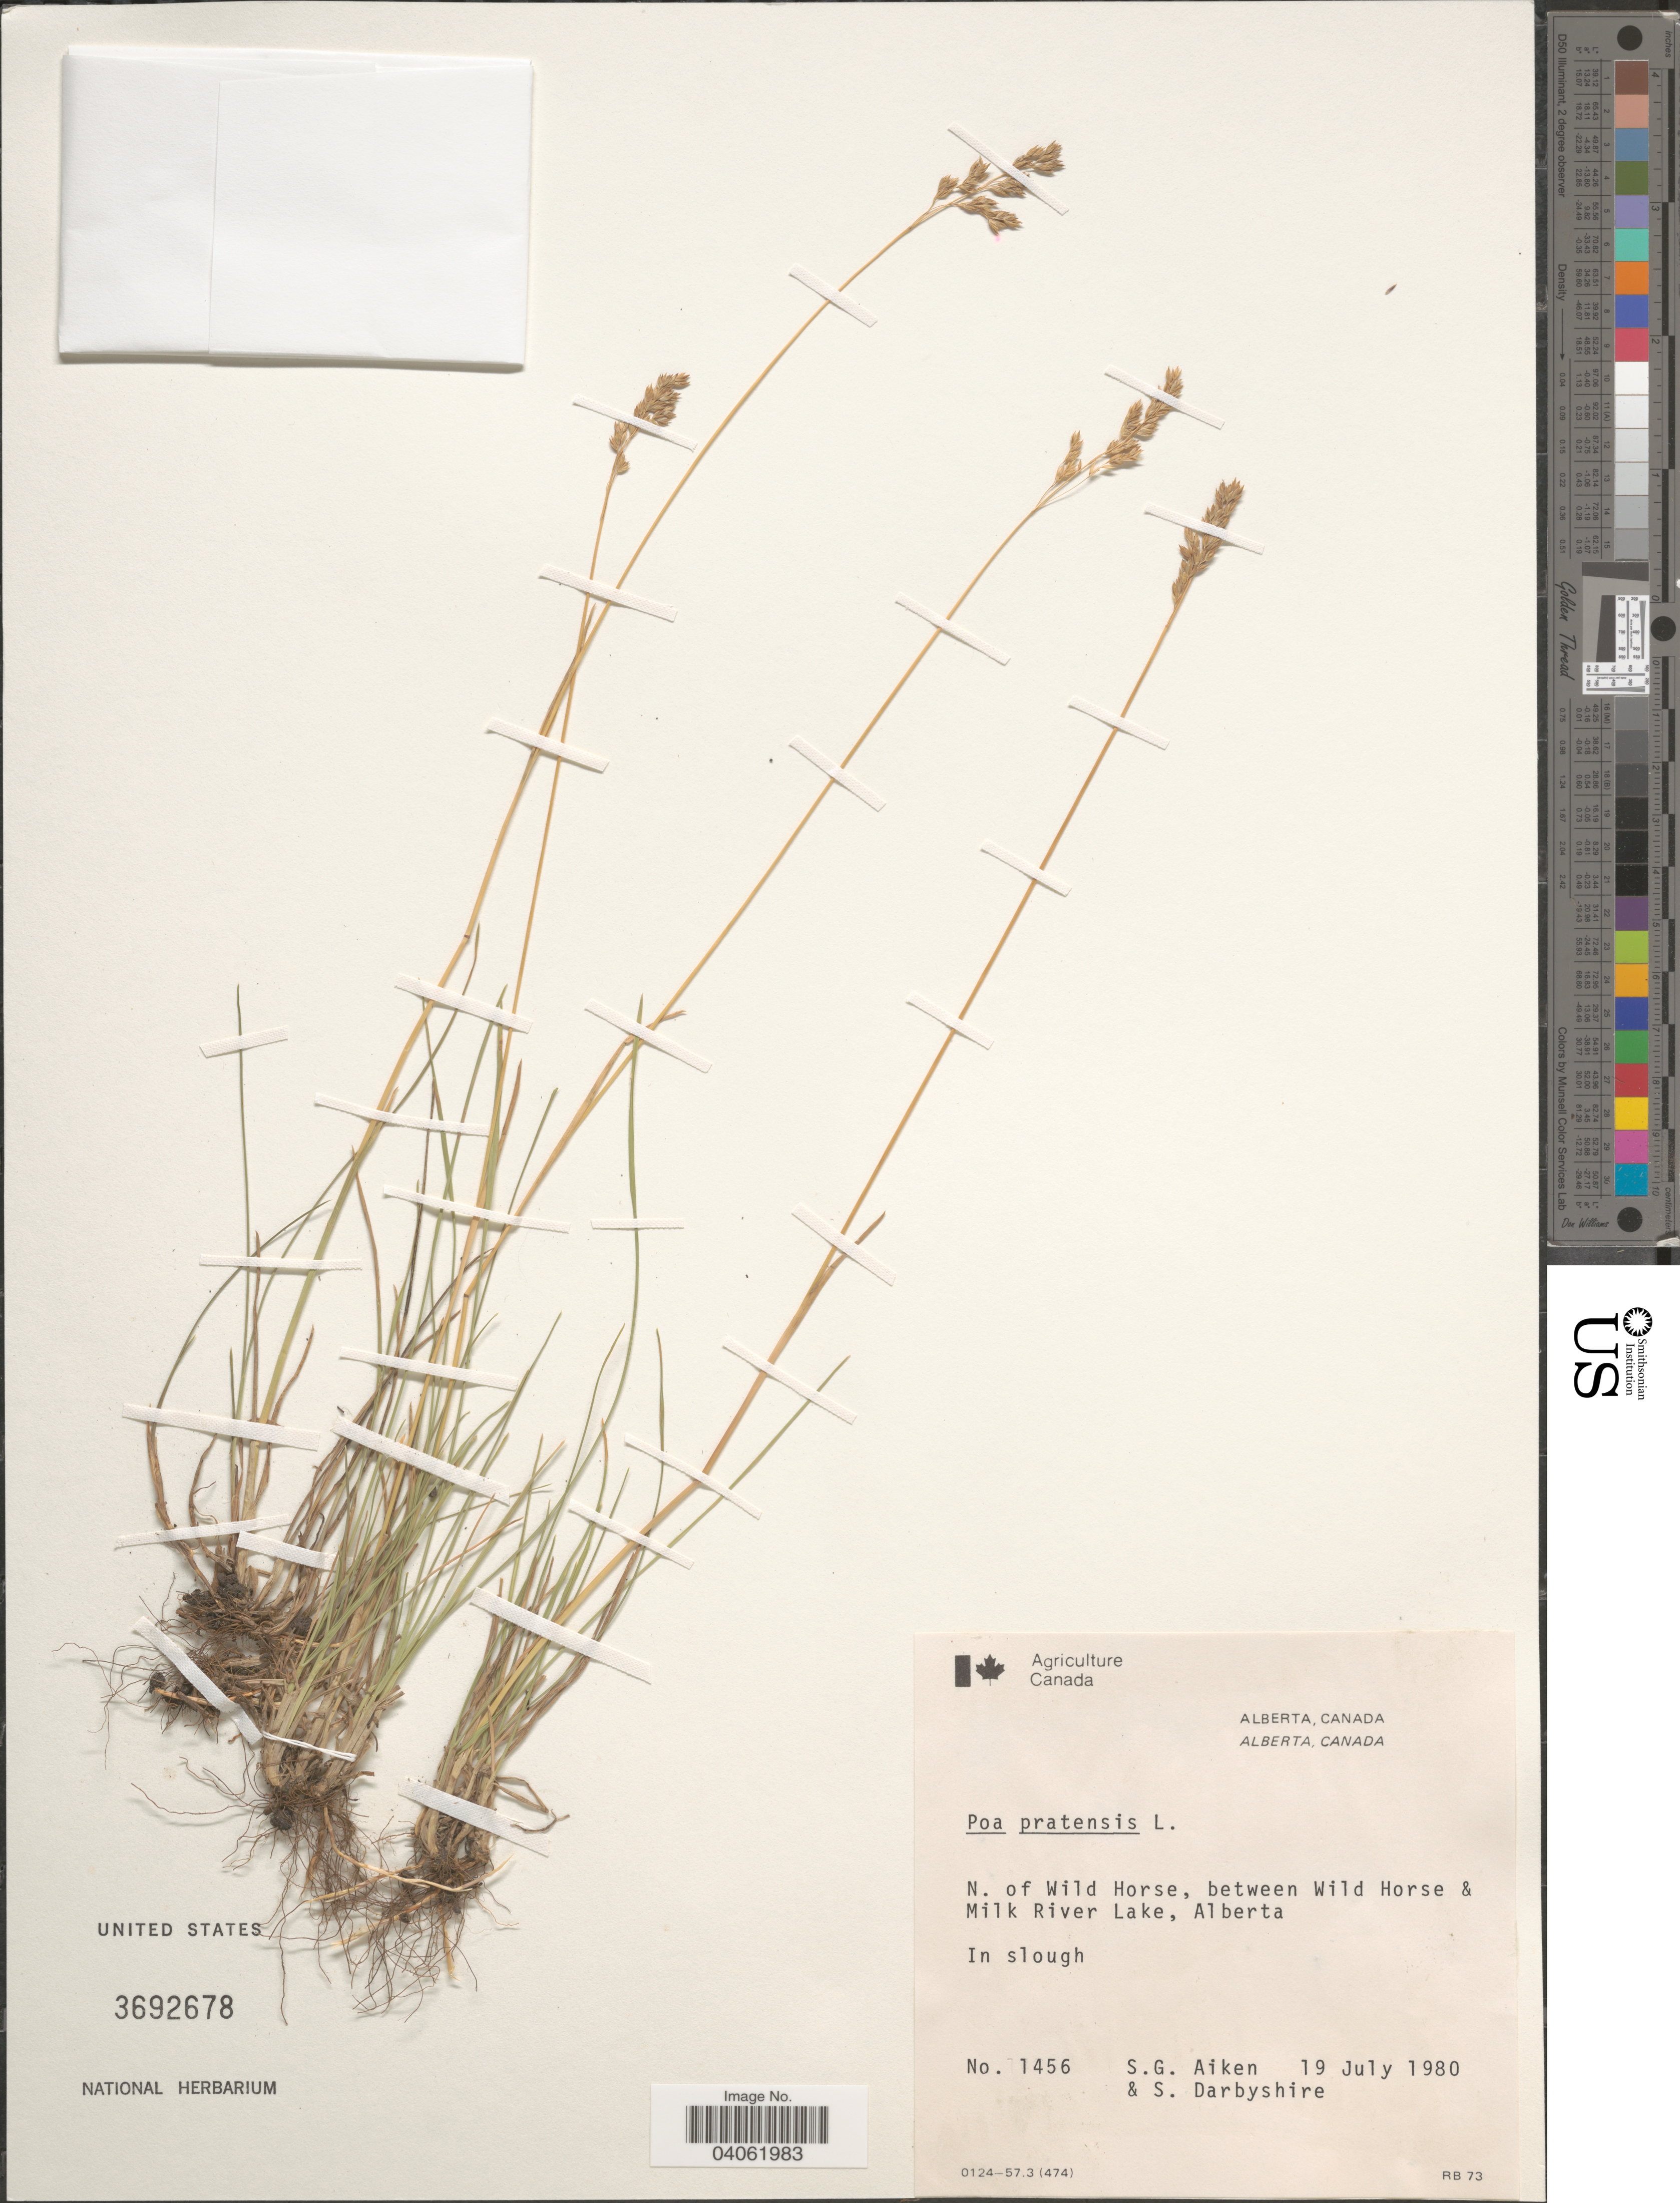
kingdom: Plantae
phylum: Tracheophyta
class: Liliopsida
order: Poales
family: Poaceae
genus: Poa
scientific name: Poa pratensis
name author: L.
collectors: S. G. Aiken & S. Darbyshire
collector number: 1456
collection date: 1980-07-19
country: Canada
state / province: Alberta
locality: N. of Wild Horse, between Wild Horse & Milk River Lake.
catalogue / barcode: US 3692678